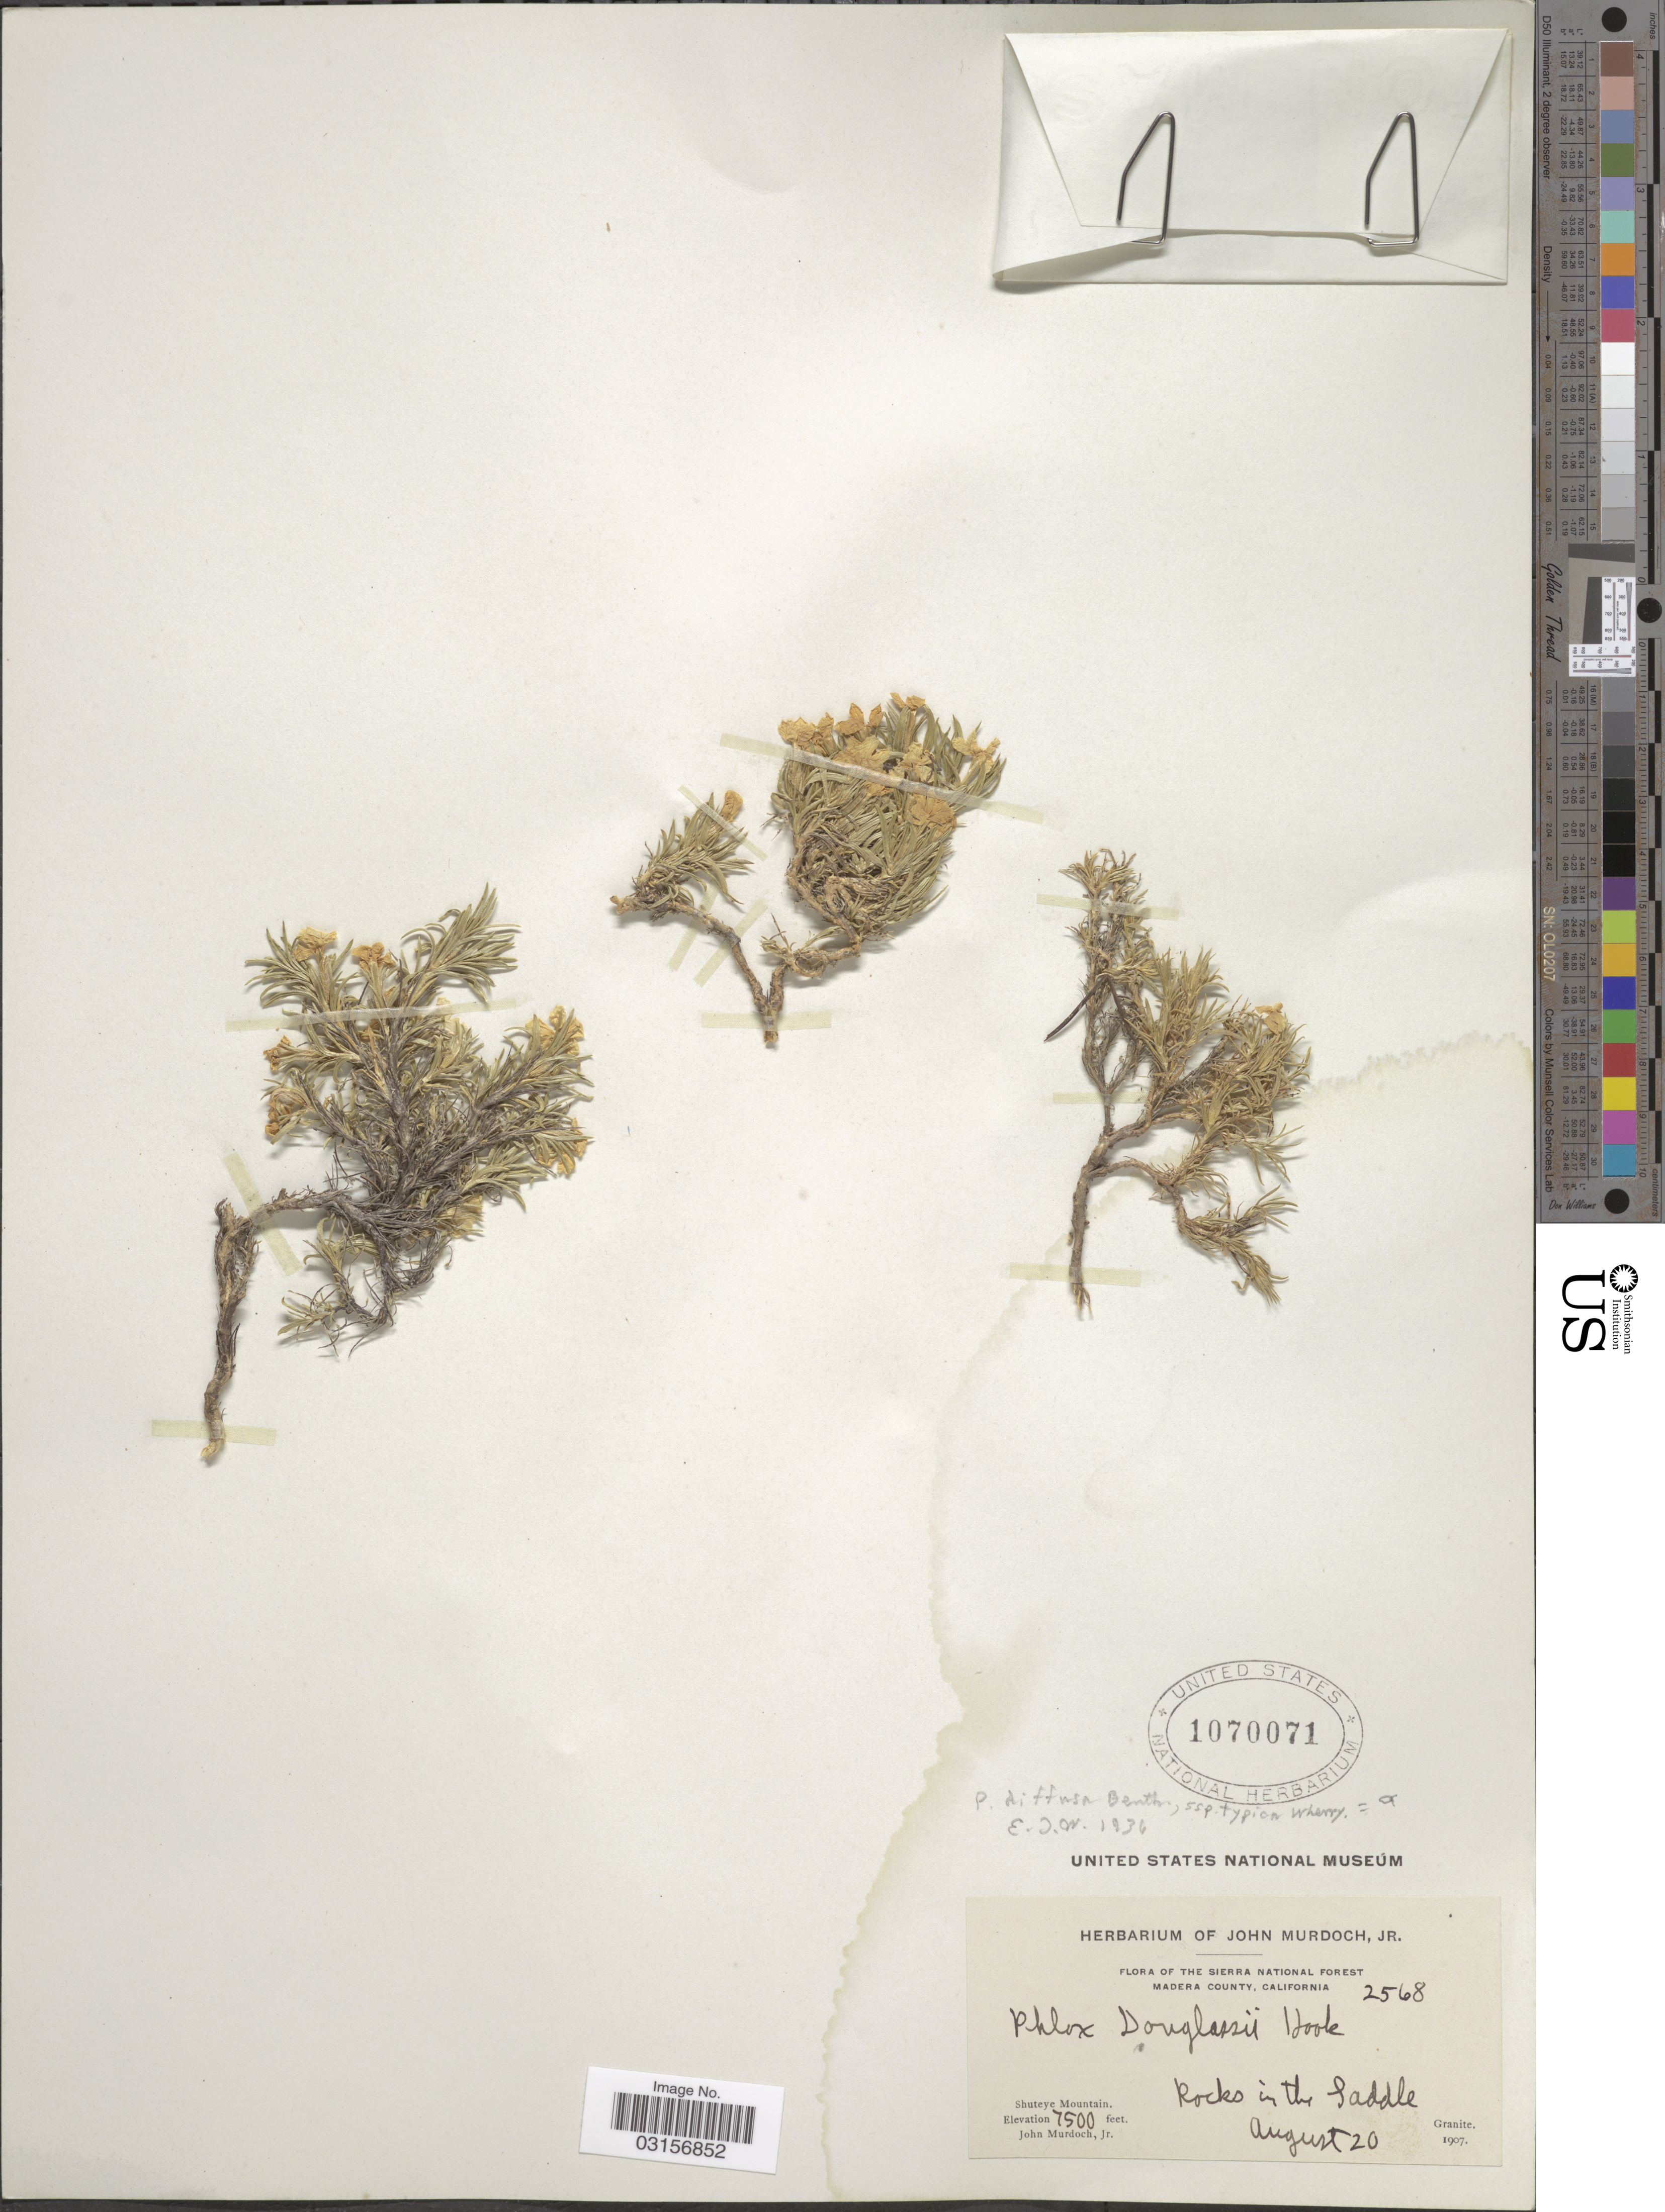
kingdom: Plantae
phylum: Tracheophyta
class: Magnoliopsida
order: Ericales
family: Polemoniaceae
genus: Phlox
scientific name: Phlox diffusa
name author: Benth.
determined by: Mayfield, M. H.; Ferguson, C. J.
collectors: J. Murdoch Jr.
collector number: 2568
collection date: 1907-08-20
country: United States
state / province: California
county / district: Madera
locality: The Sierra National Forest Madera County, California, Shuteye Mountain, Rocks in the Saddle, Granite.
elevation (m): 2286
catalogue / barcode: US 1070071